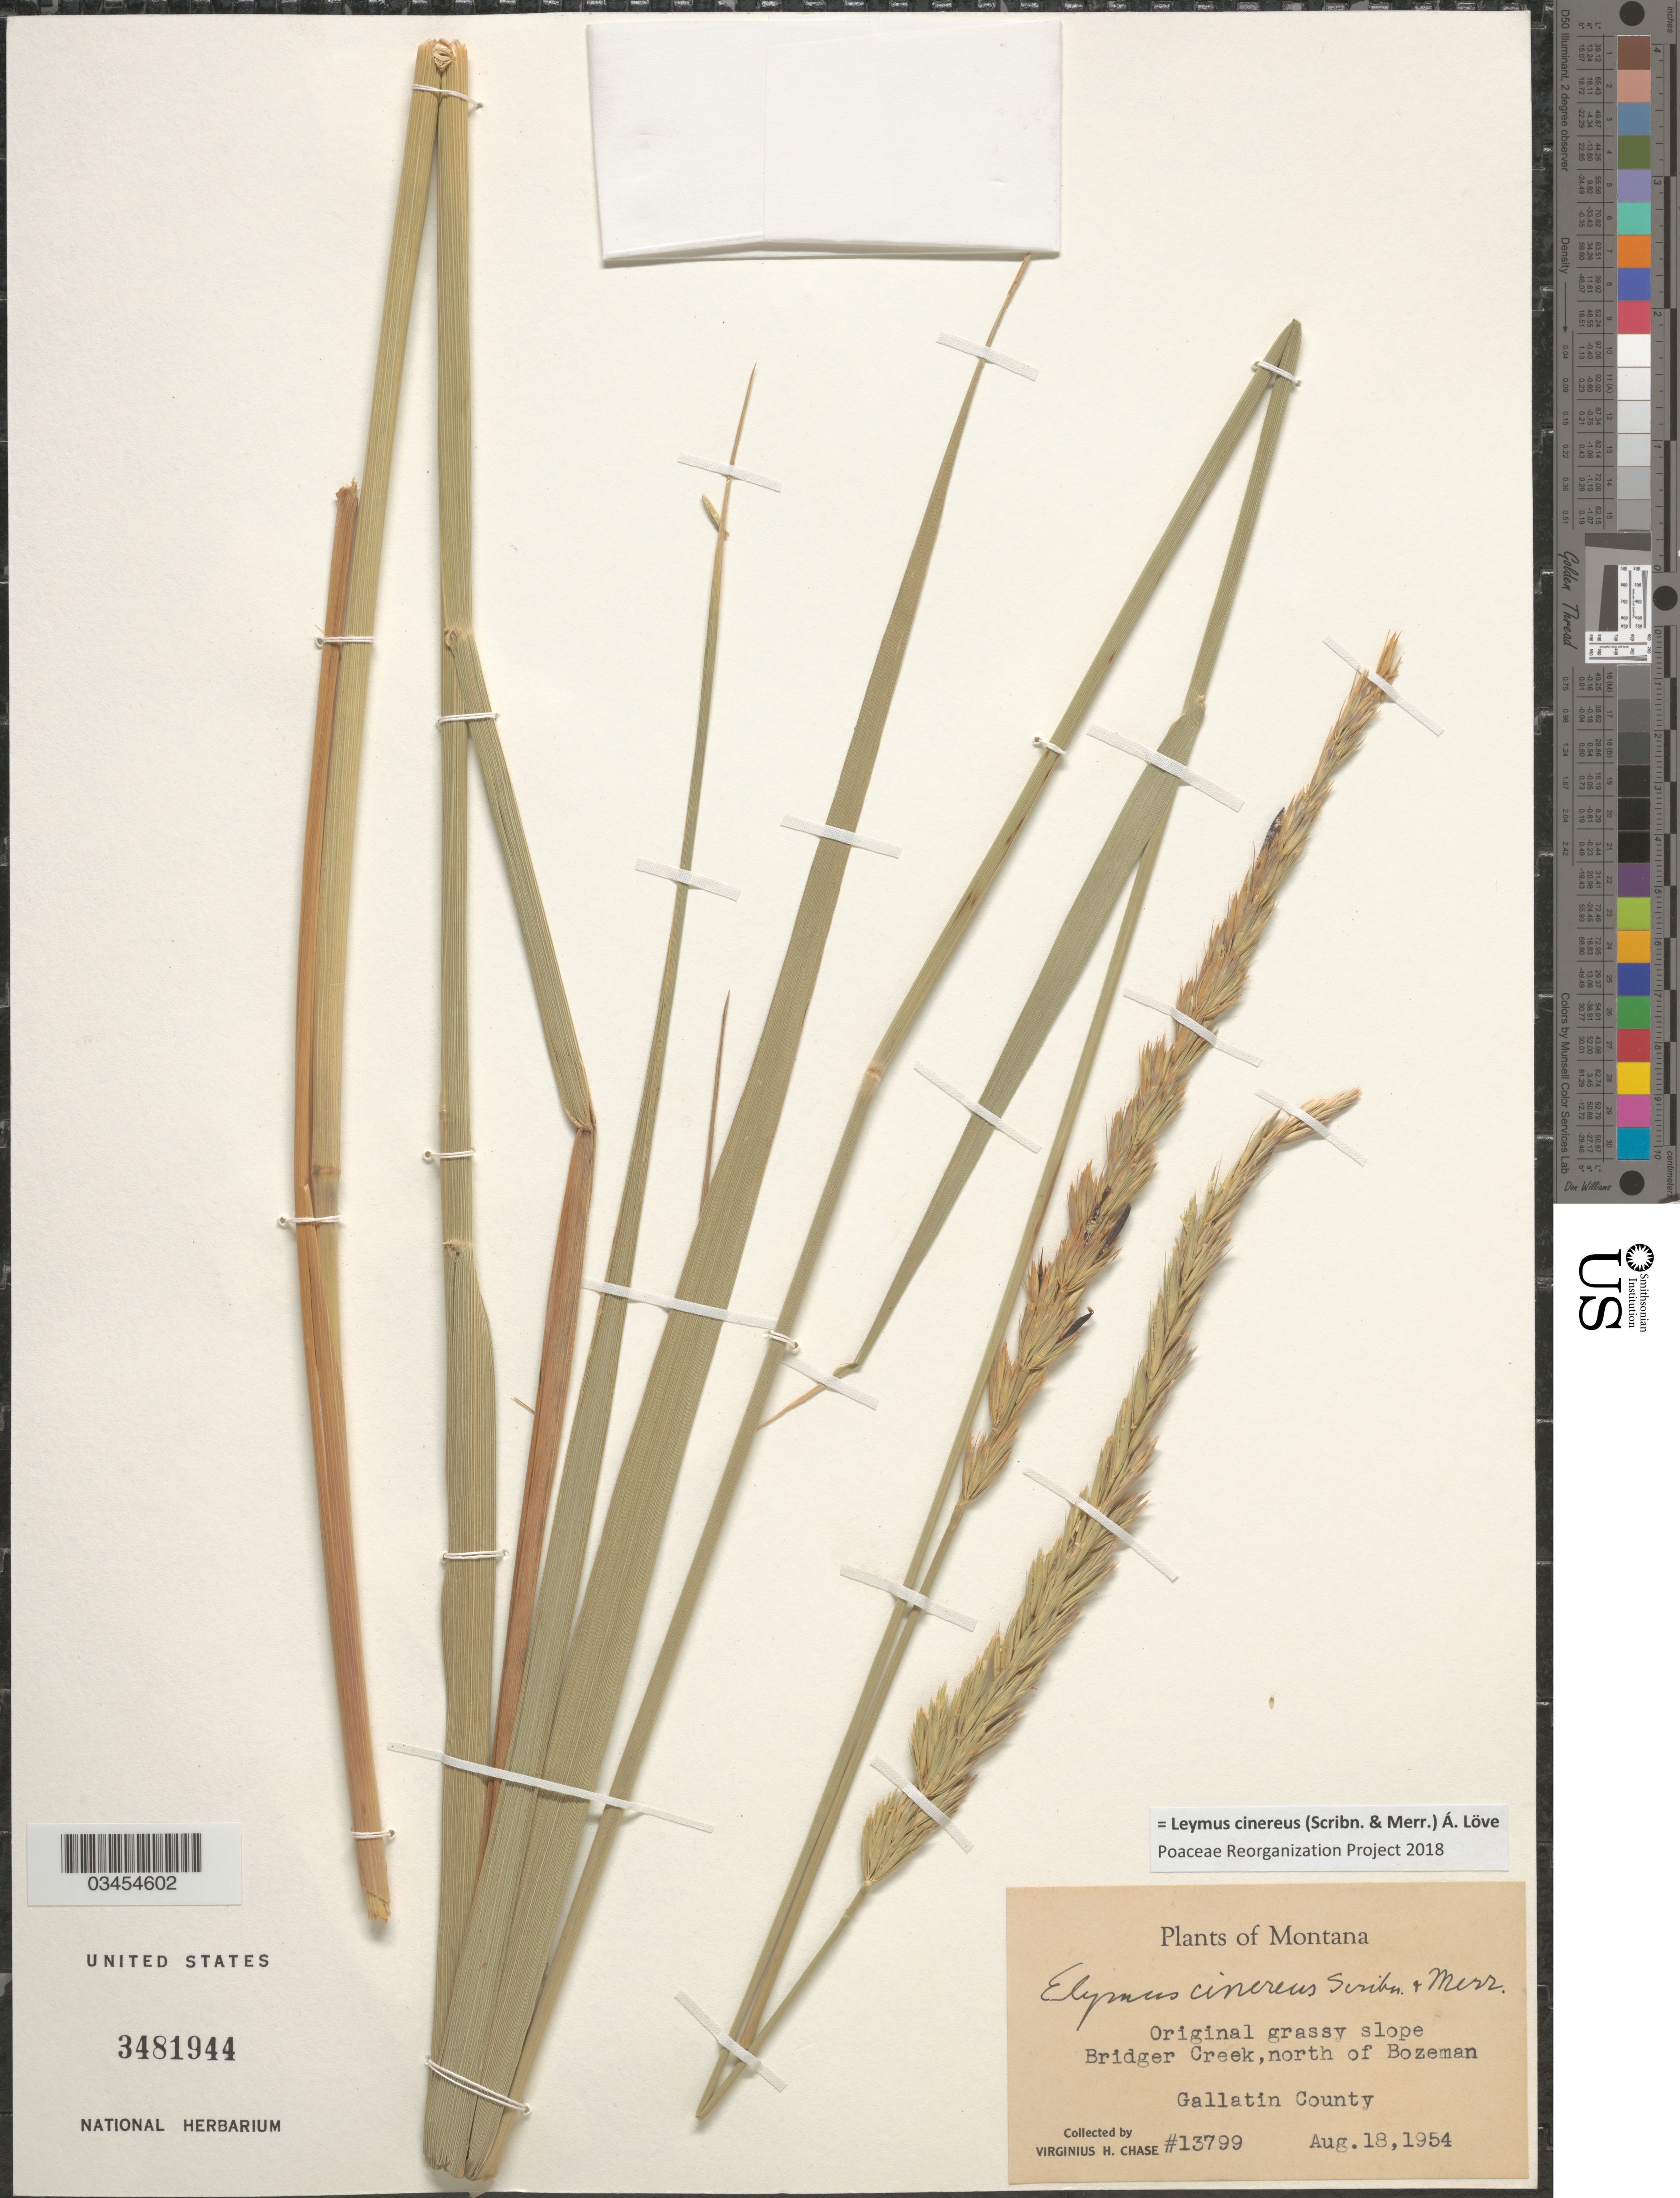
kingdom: Plantae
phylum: Tracheophyta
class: Liliopsida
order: Poales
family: Poaceae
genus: Leymus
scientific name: Leymus cinereus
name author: (Scribn. & Merr.) Á. Löve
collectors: V. H. Chase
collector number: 13799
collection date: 1954-08-18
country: United States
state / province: Montana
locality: Original grassy slope. Bridger Creek, north of Bozeman. Gallatin County.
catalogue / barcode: US 3481944